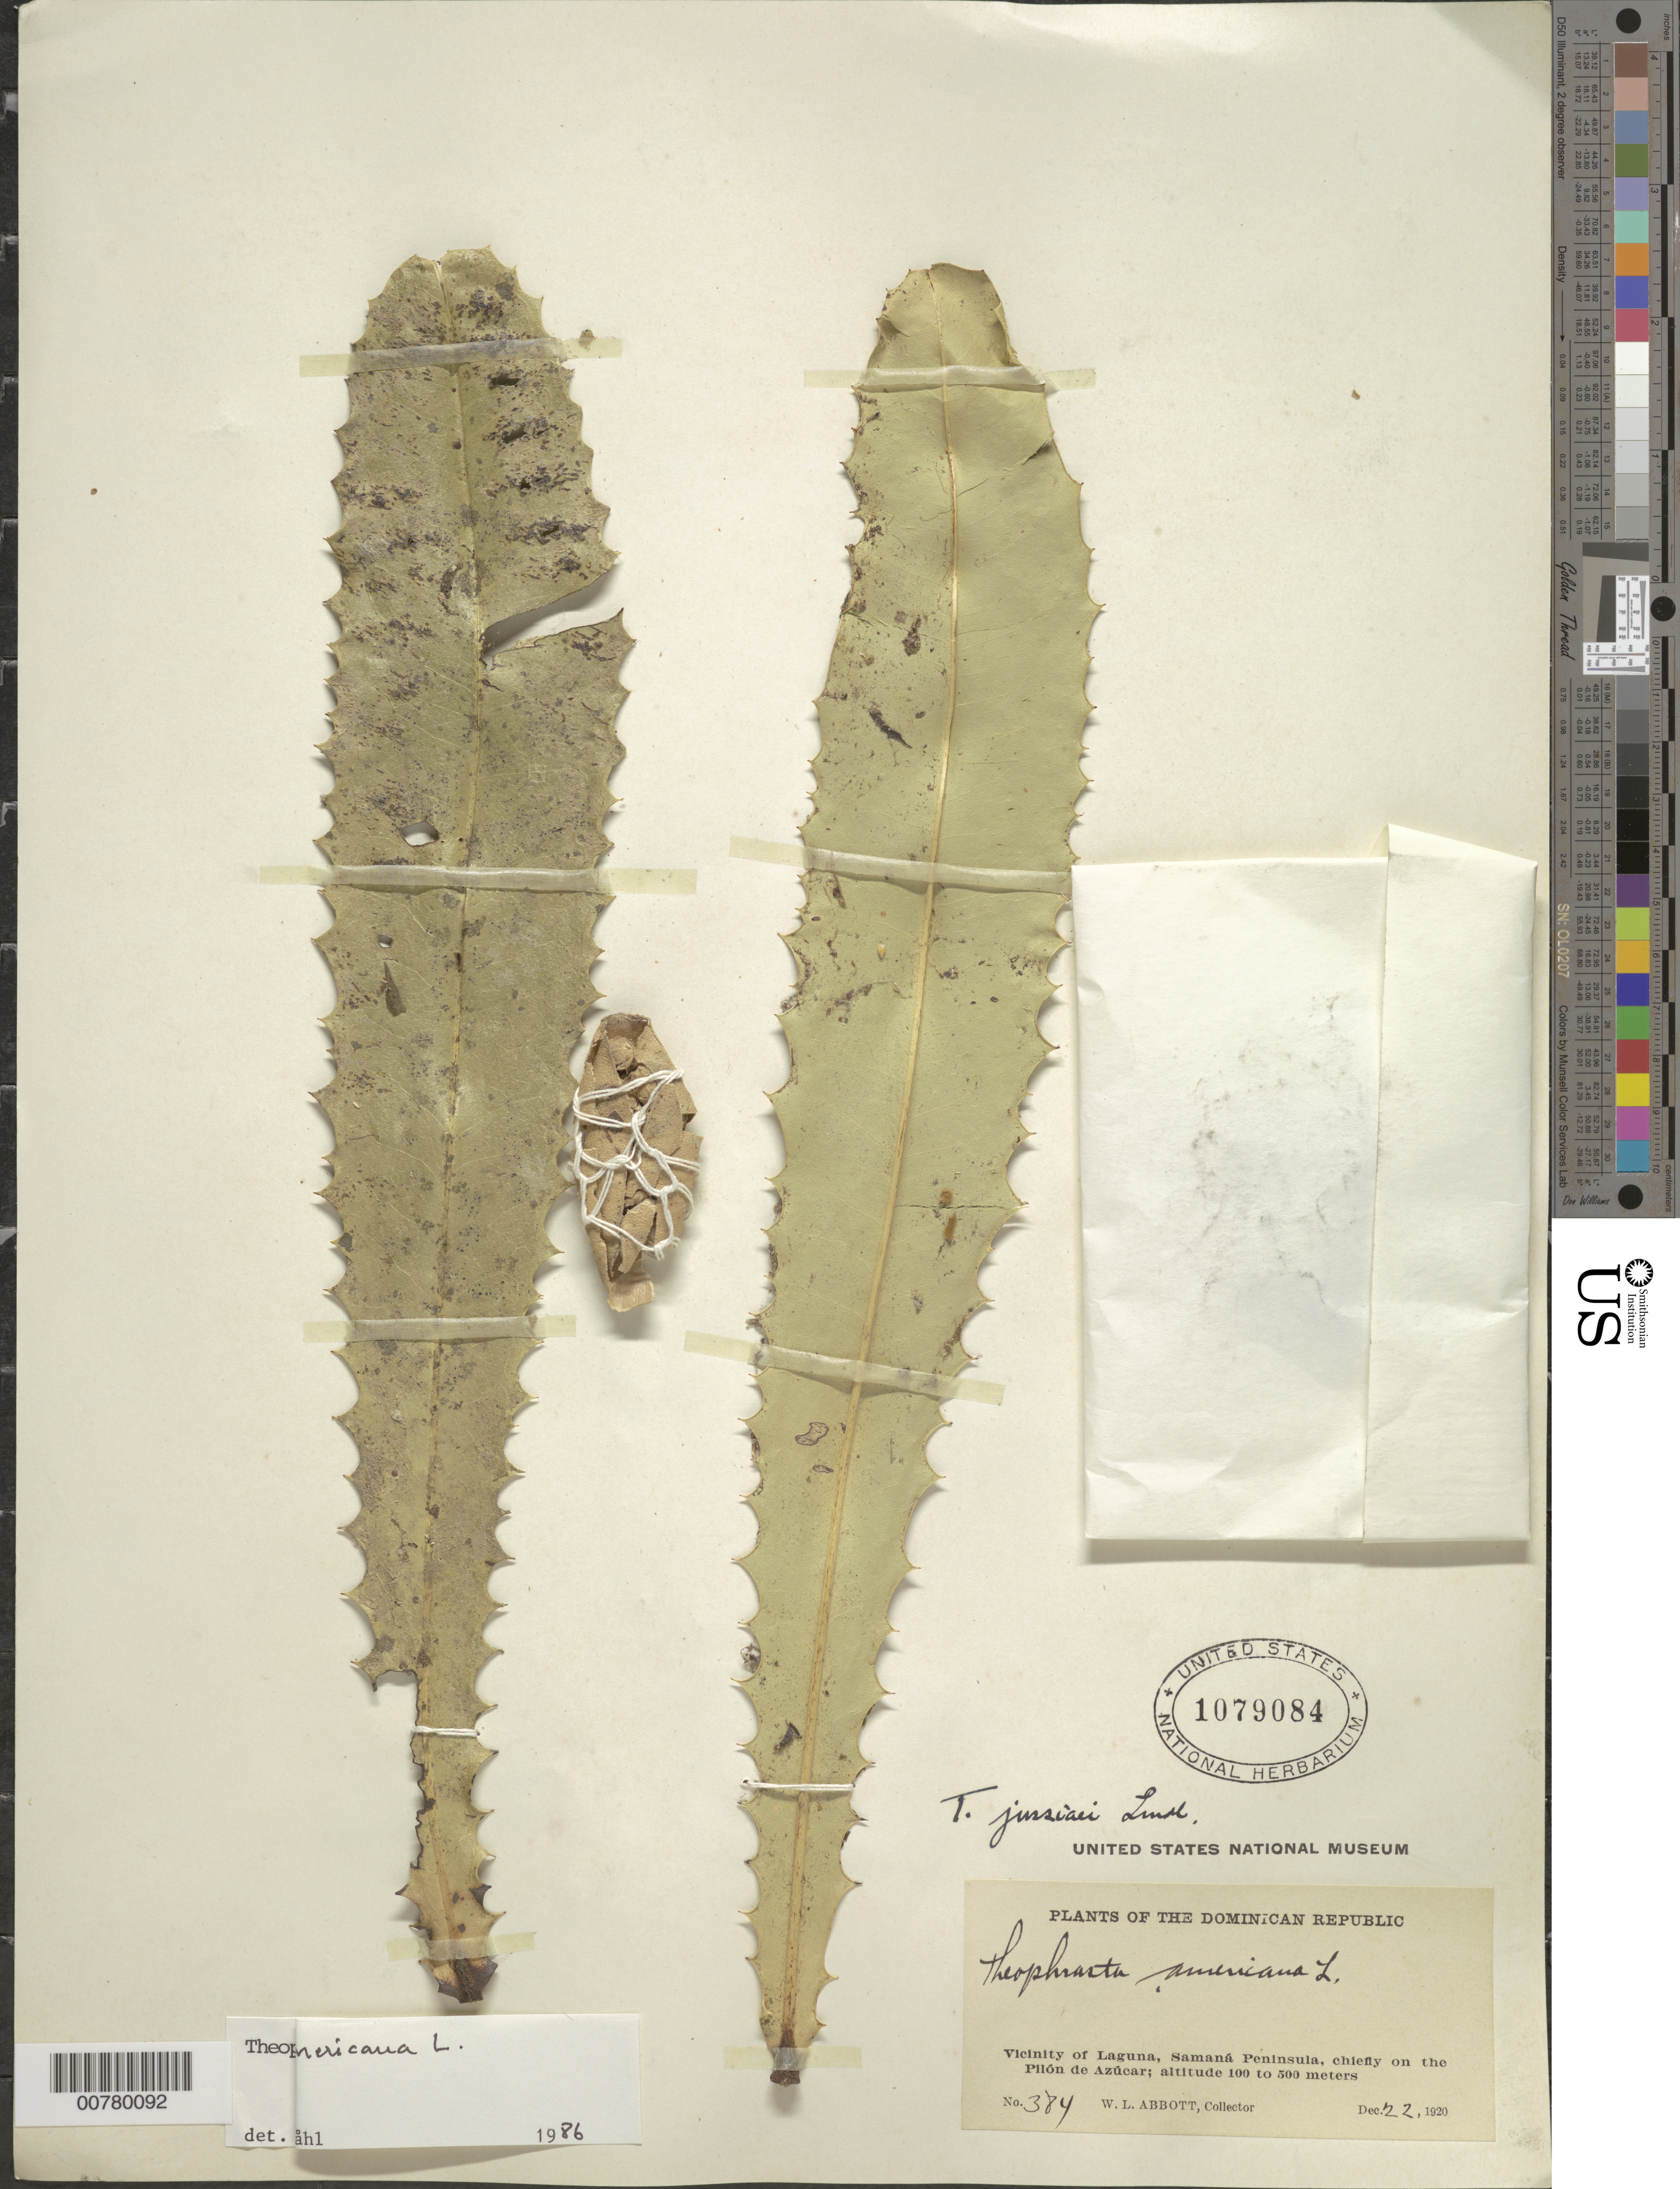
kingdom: Plantae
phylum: Tracheophyta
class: Magnoliopsida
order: Ericales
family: Primulaceae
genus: Theophrasta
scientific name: Theophrasta americana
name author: L.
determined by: Ståhl, B.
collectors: W. L. Abbott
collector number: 384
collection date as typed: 22 Dec 1920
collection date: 1920-12-22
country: Dominican Republic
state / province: Samana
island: Hispaniola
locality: Samaná Peninsula, vicinity of Laguna, chiefly on the Pilón de Azúcar.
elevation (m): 100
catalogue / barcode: US 1079084